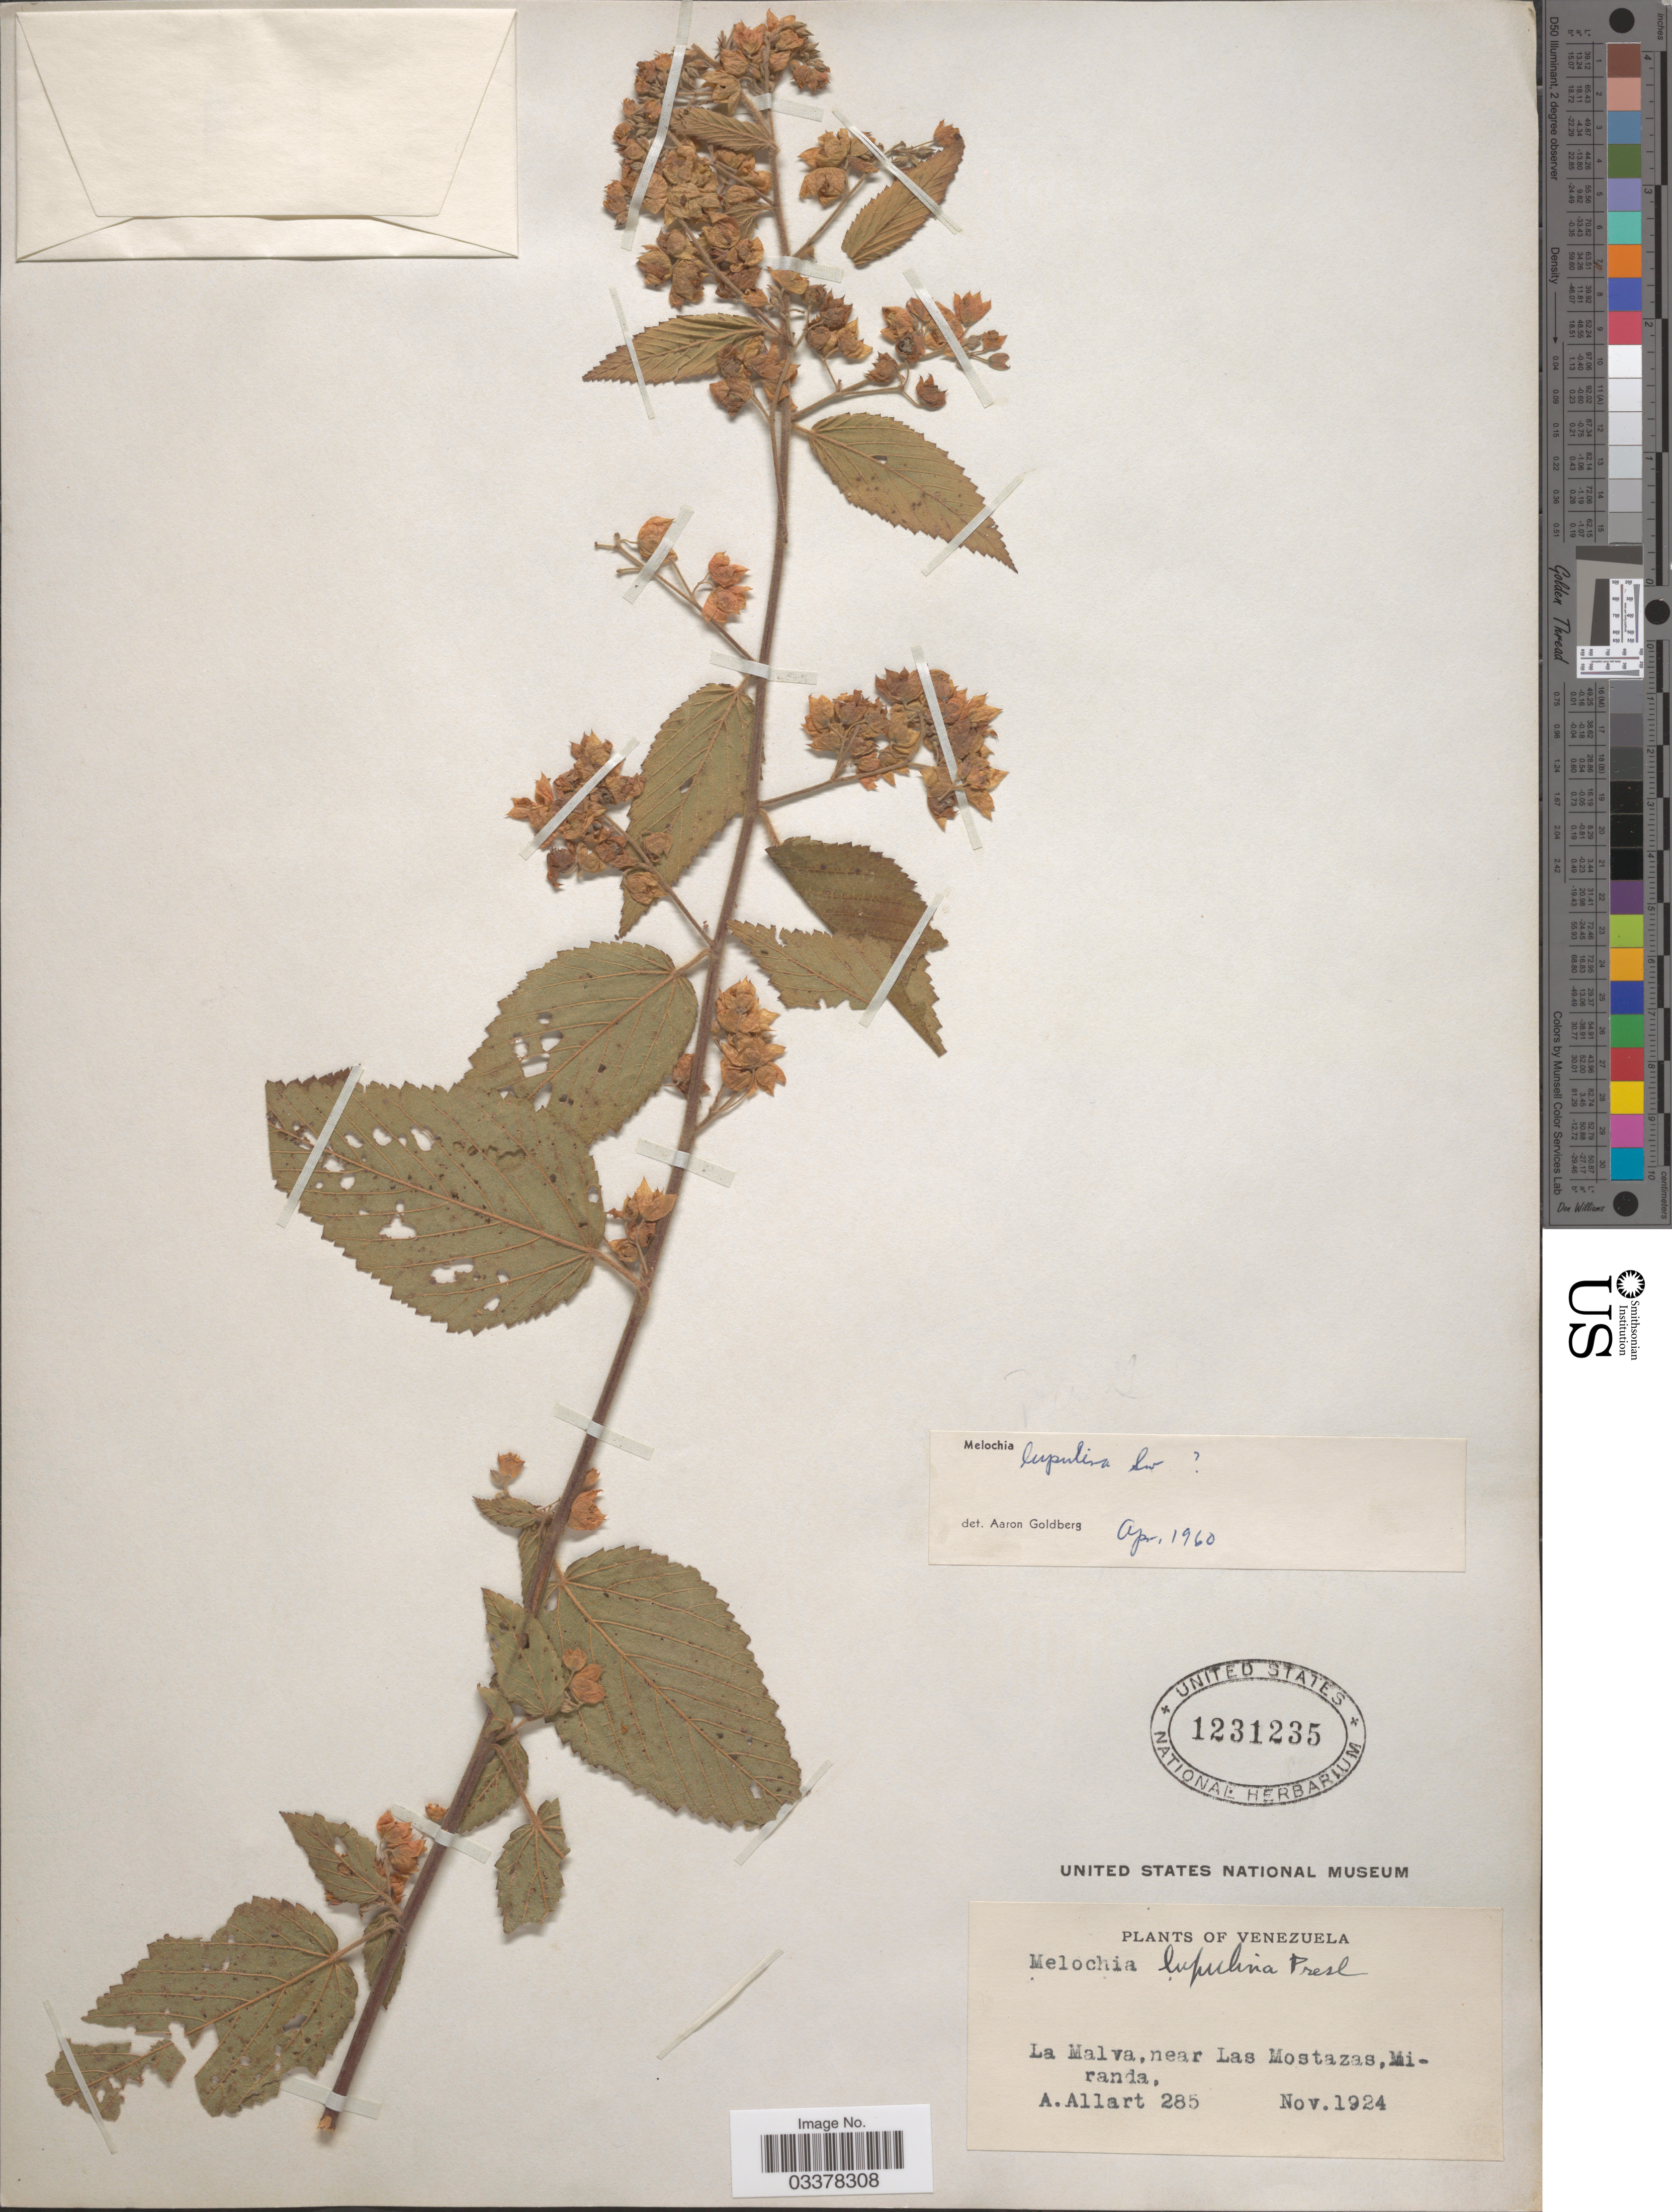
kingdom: Plantae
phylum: Tracheophyta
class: Magnoliopsida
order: Malvales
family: Malvaceae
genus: Melochia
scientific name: Melochia lupulina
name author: Sw.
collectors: A. Allart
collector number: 285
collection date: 1924-11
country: Venezuela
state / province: Miranda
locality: La Malva, near Las Mostazas.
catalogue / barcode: US 1231235